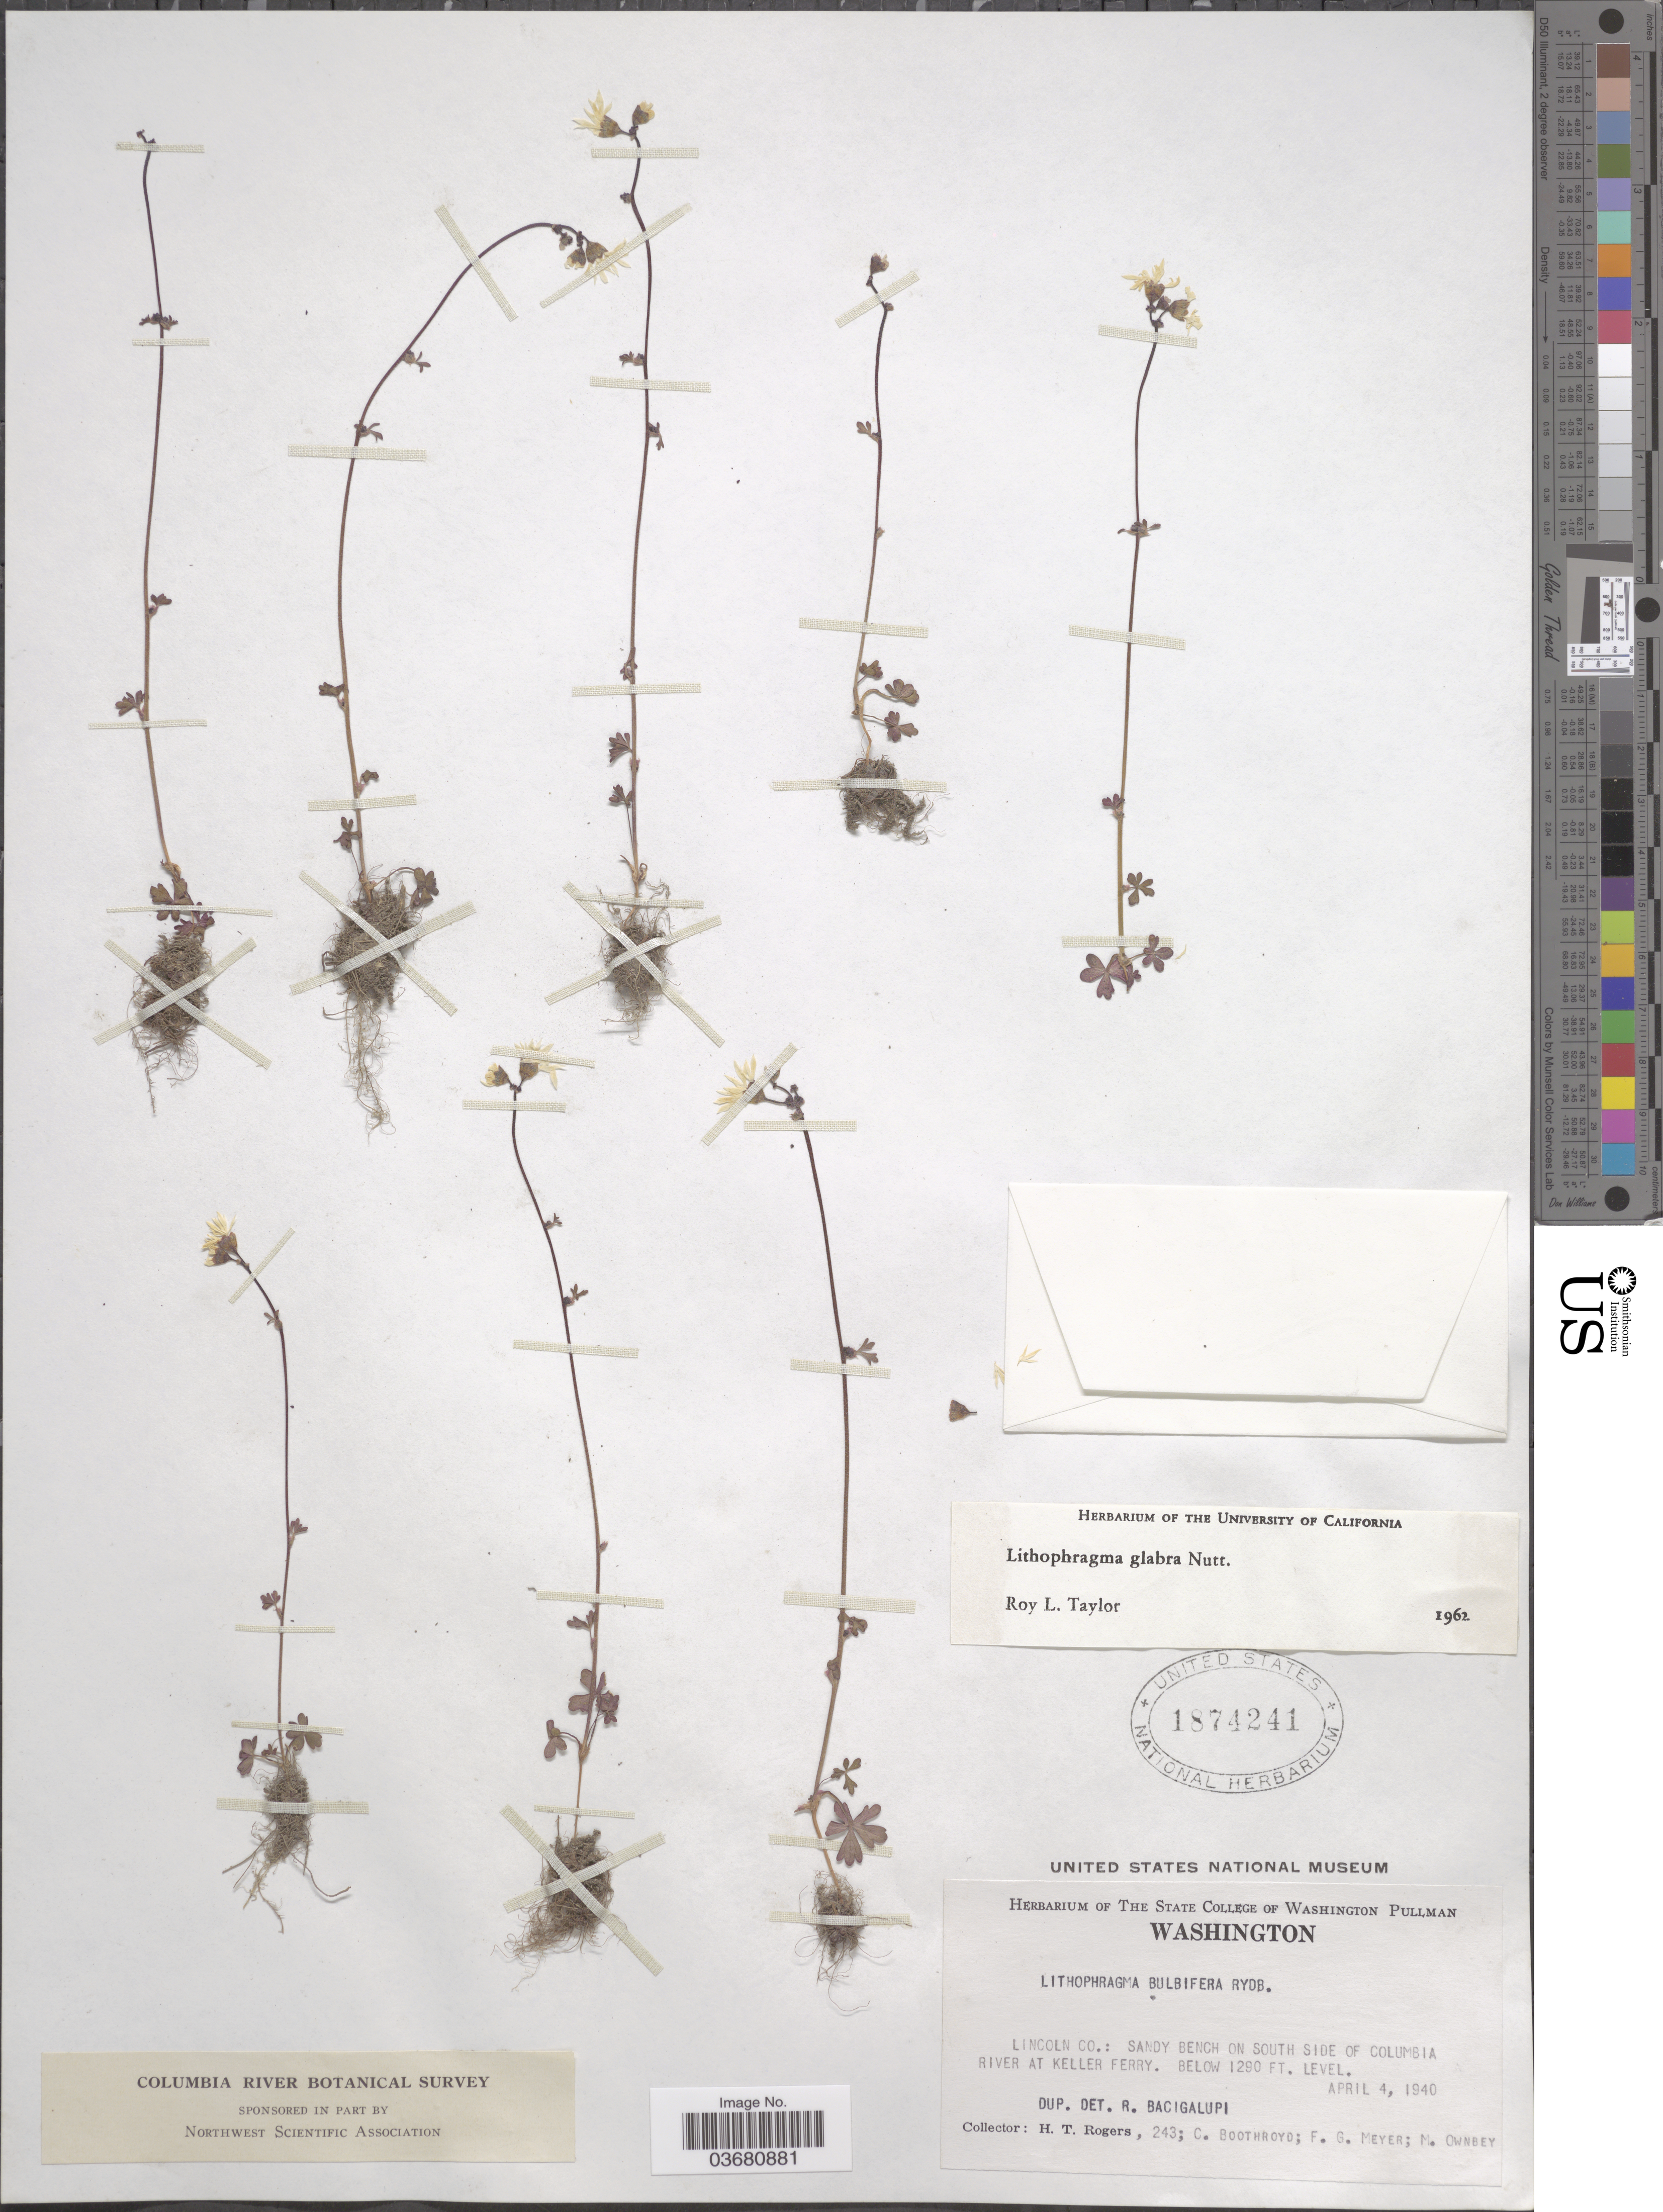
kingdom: Plantae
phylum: Tracheophyta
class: Magnoliopsida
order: Saxifragales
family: Saxifragaceae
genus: Lithophragma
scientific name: Lithophragma glabrum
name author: Nutt.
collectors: H. Rogers, C. Boothroyd, F. G. Meyer & M. Ownbey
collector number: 243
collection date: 1940-04-04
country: United States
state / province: Washington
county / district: Lincoln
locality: Lincoln Co.: Sandy beach on south side of Columbia River at Keller Ferry. Columbia River Botanical Survey.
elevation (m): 393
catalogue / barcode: US 1874241